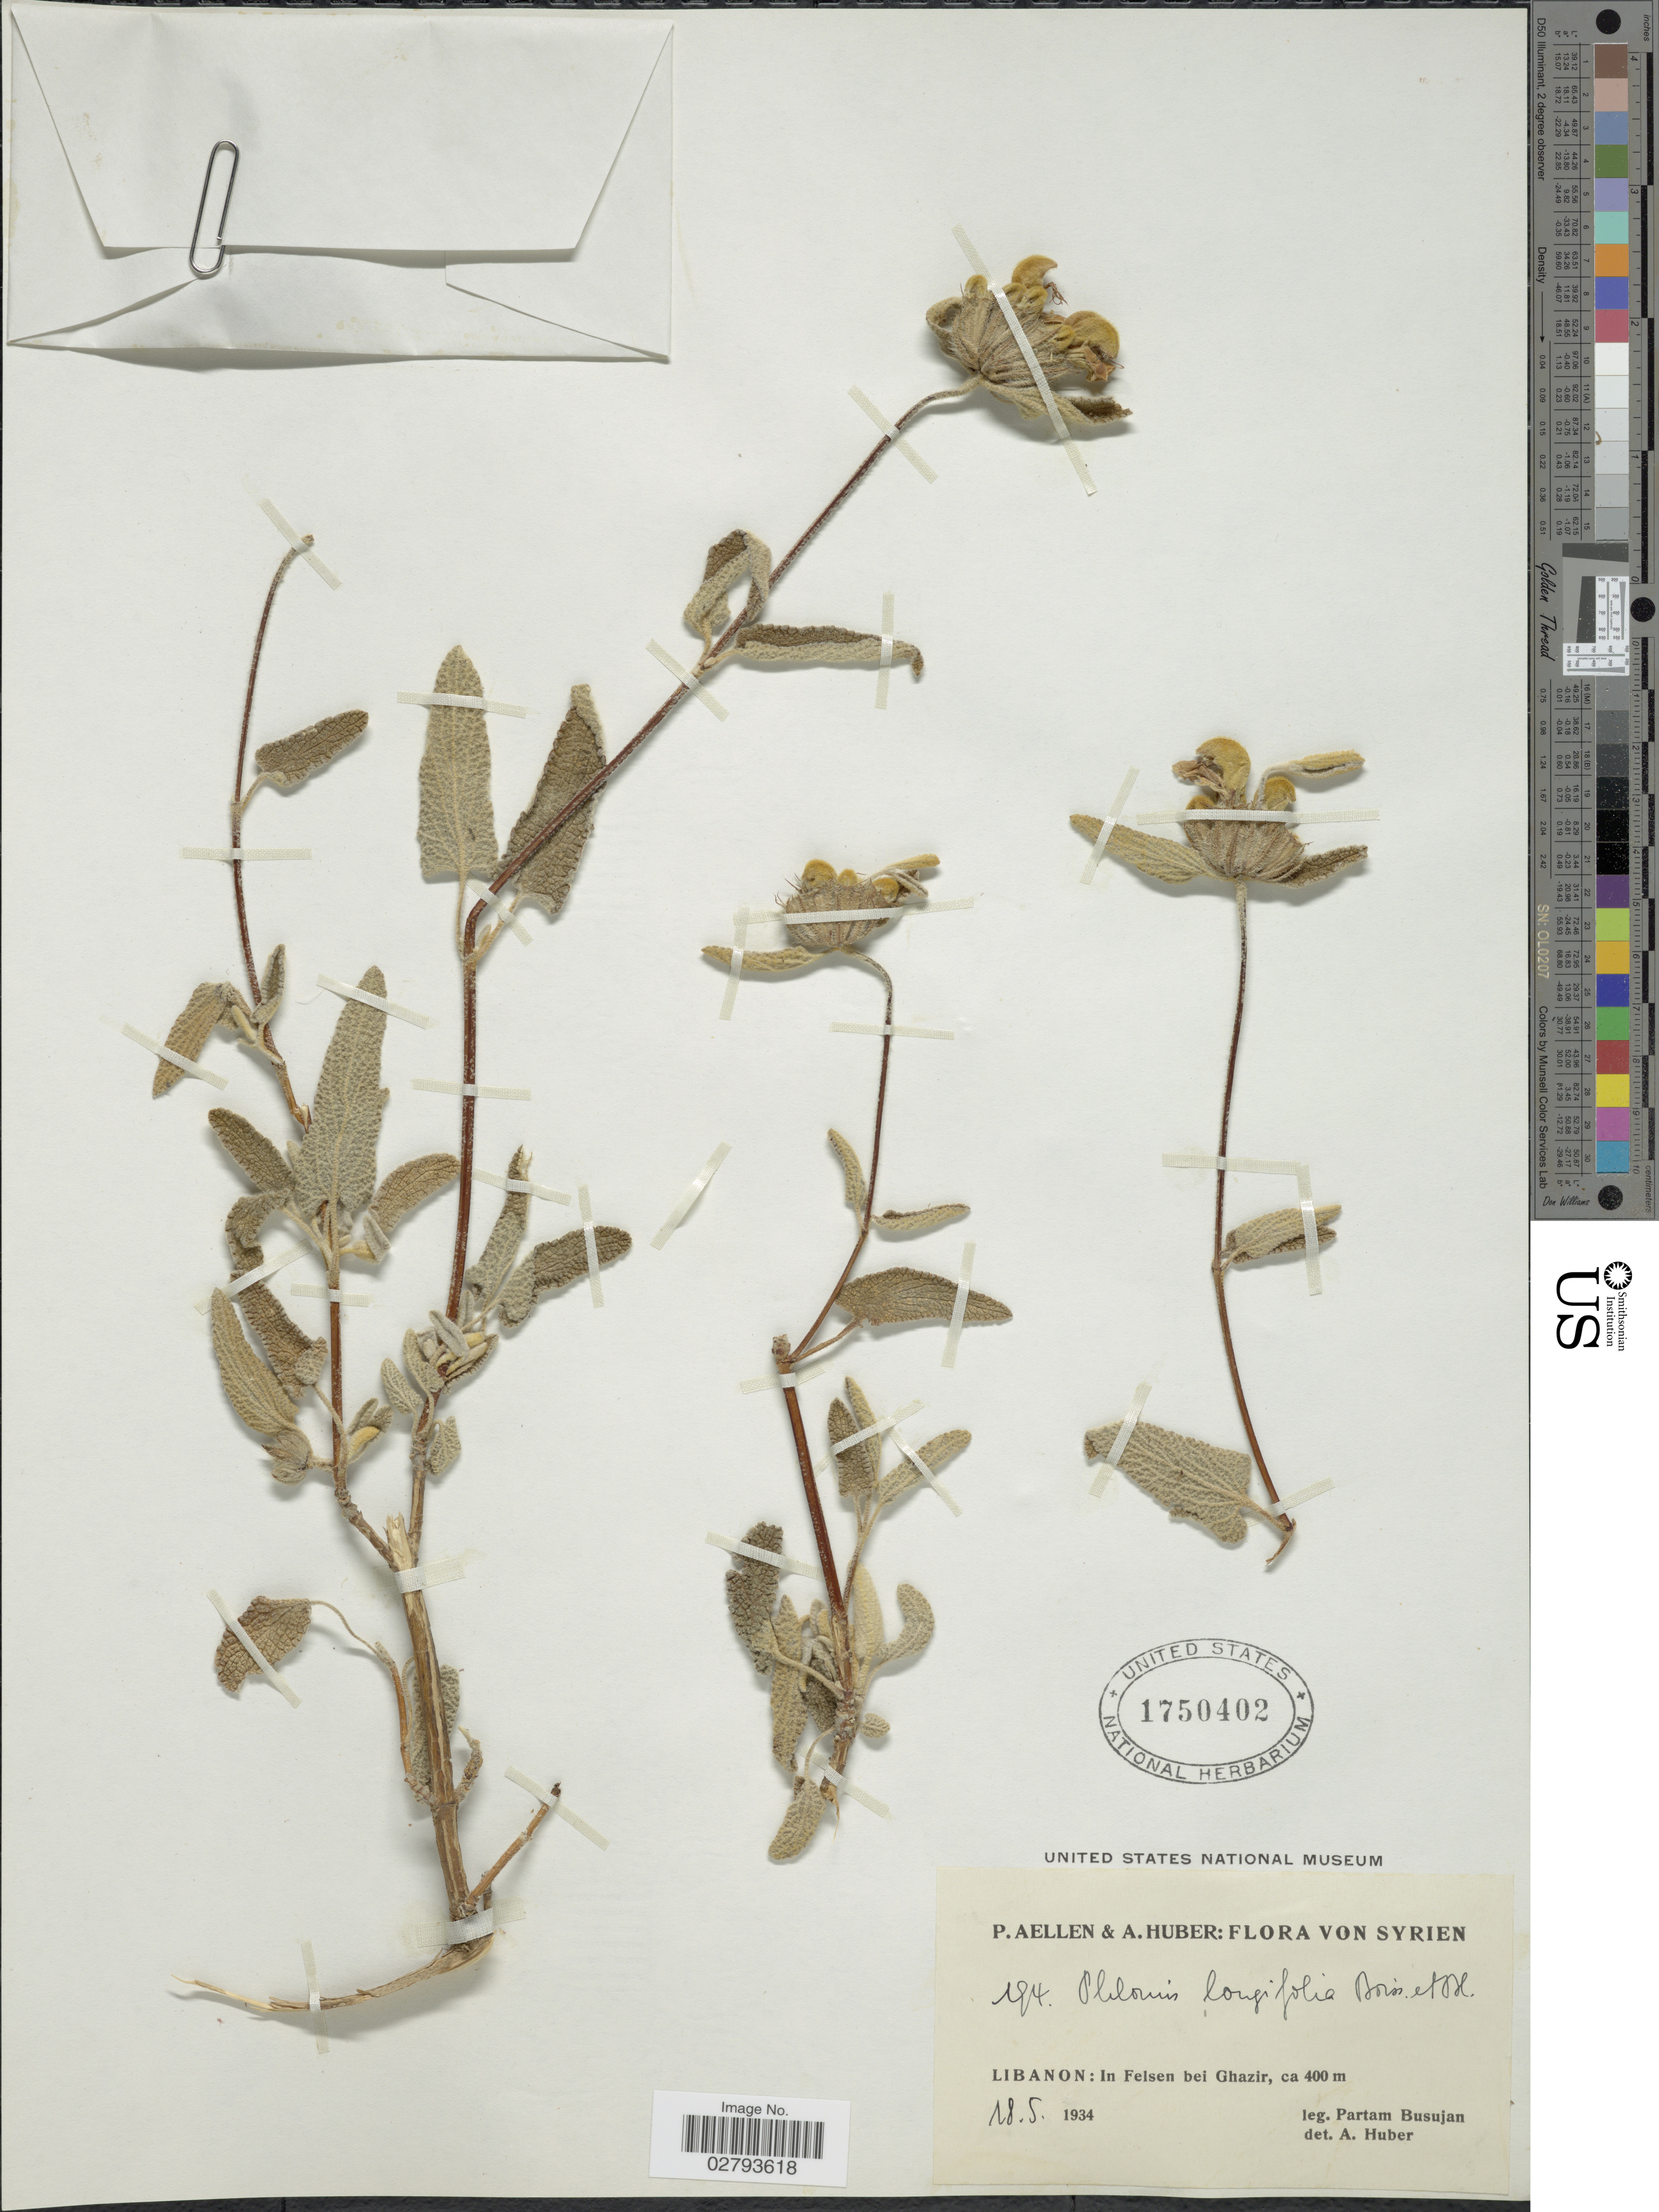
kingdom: Plantae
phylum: Tracheophyta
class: Magnoliopsida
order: Lamiales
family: Lamiaceae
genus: Phlomis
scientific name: Phlomis longifolia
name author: Boiss. & Blanche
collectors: P. Busujan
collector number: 194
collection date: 1934-05-18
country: Lebanon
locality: In Felsen bei Ghazir.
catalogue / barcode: US 1750402